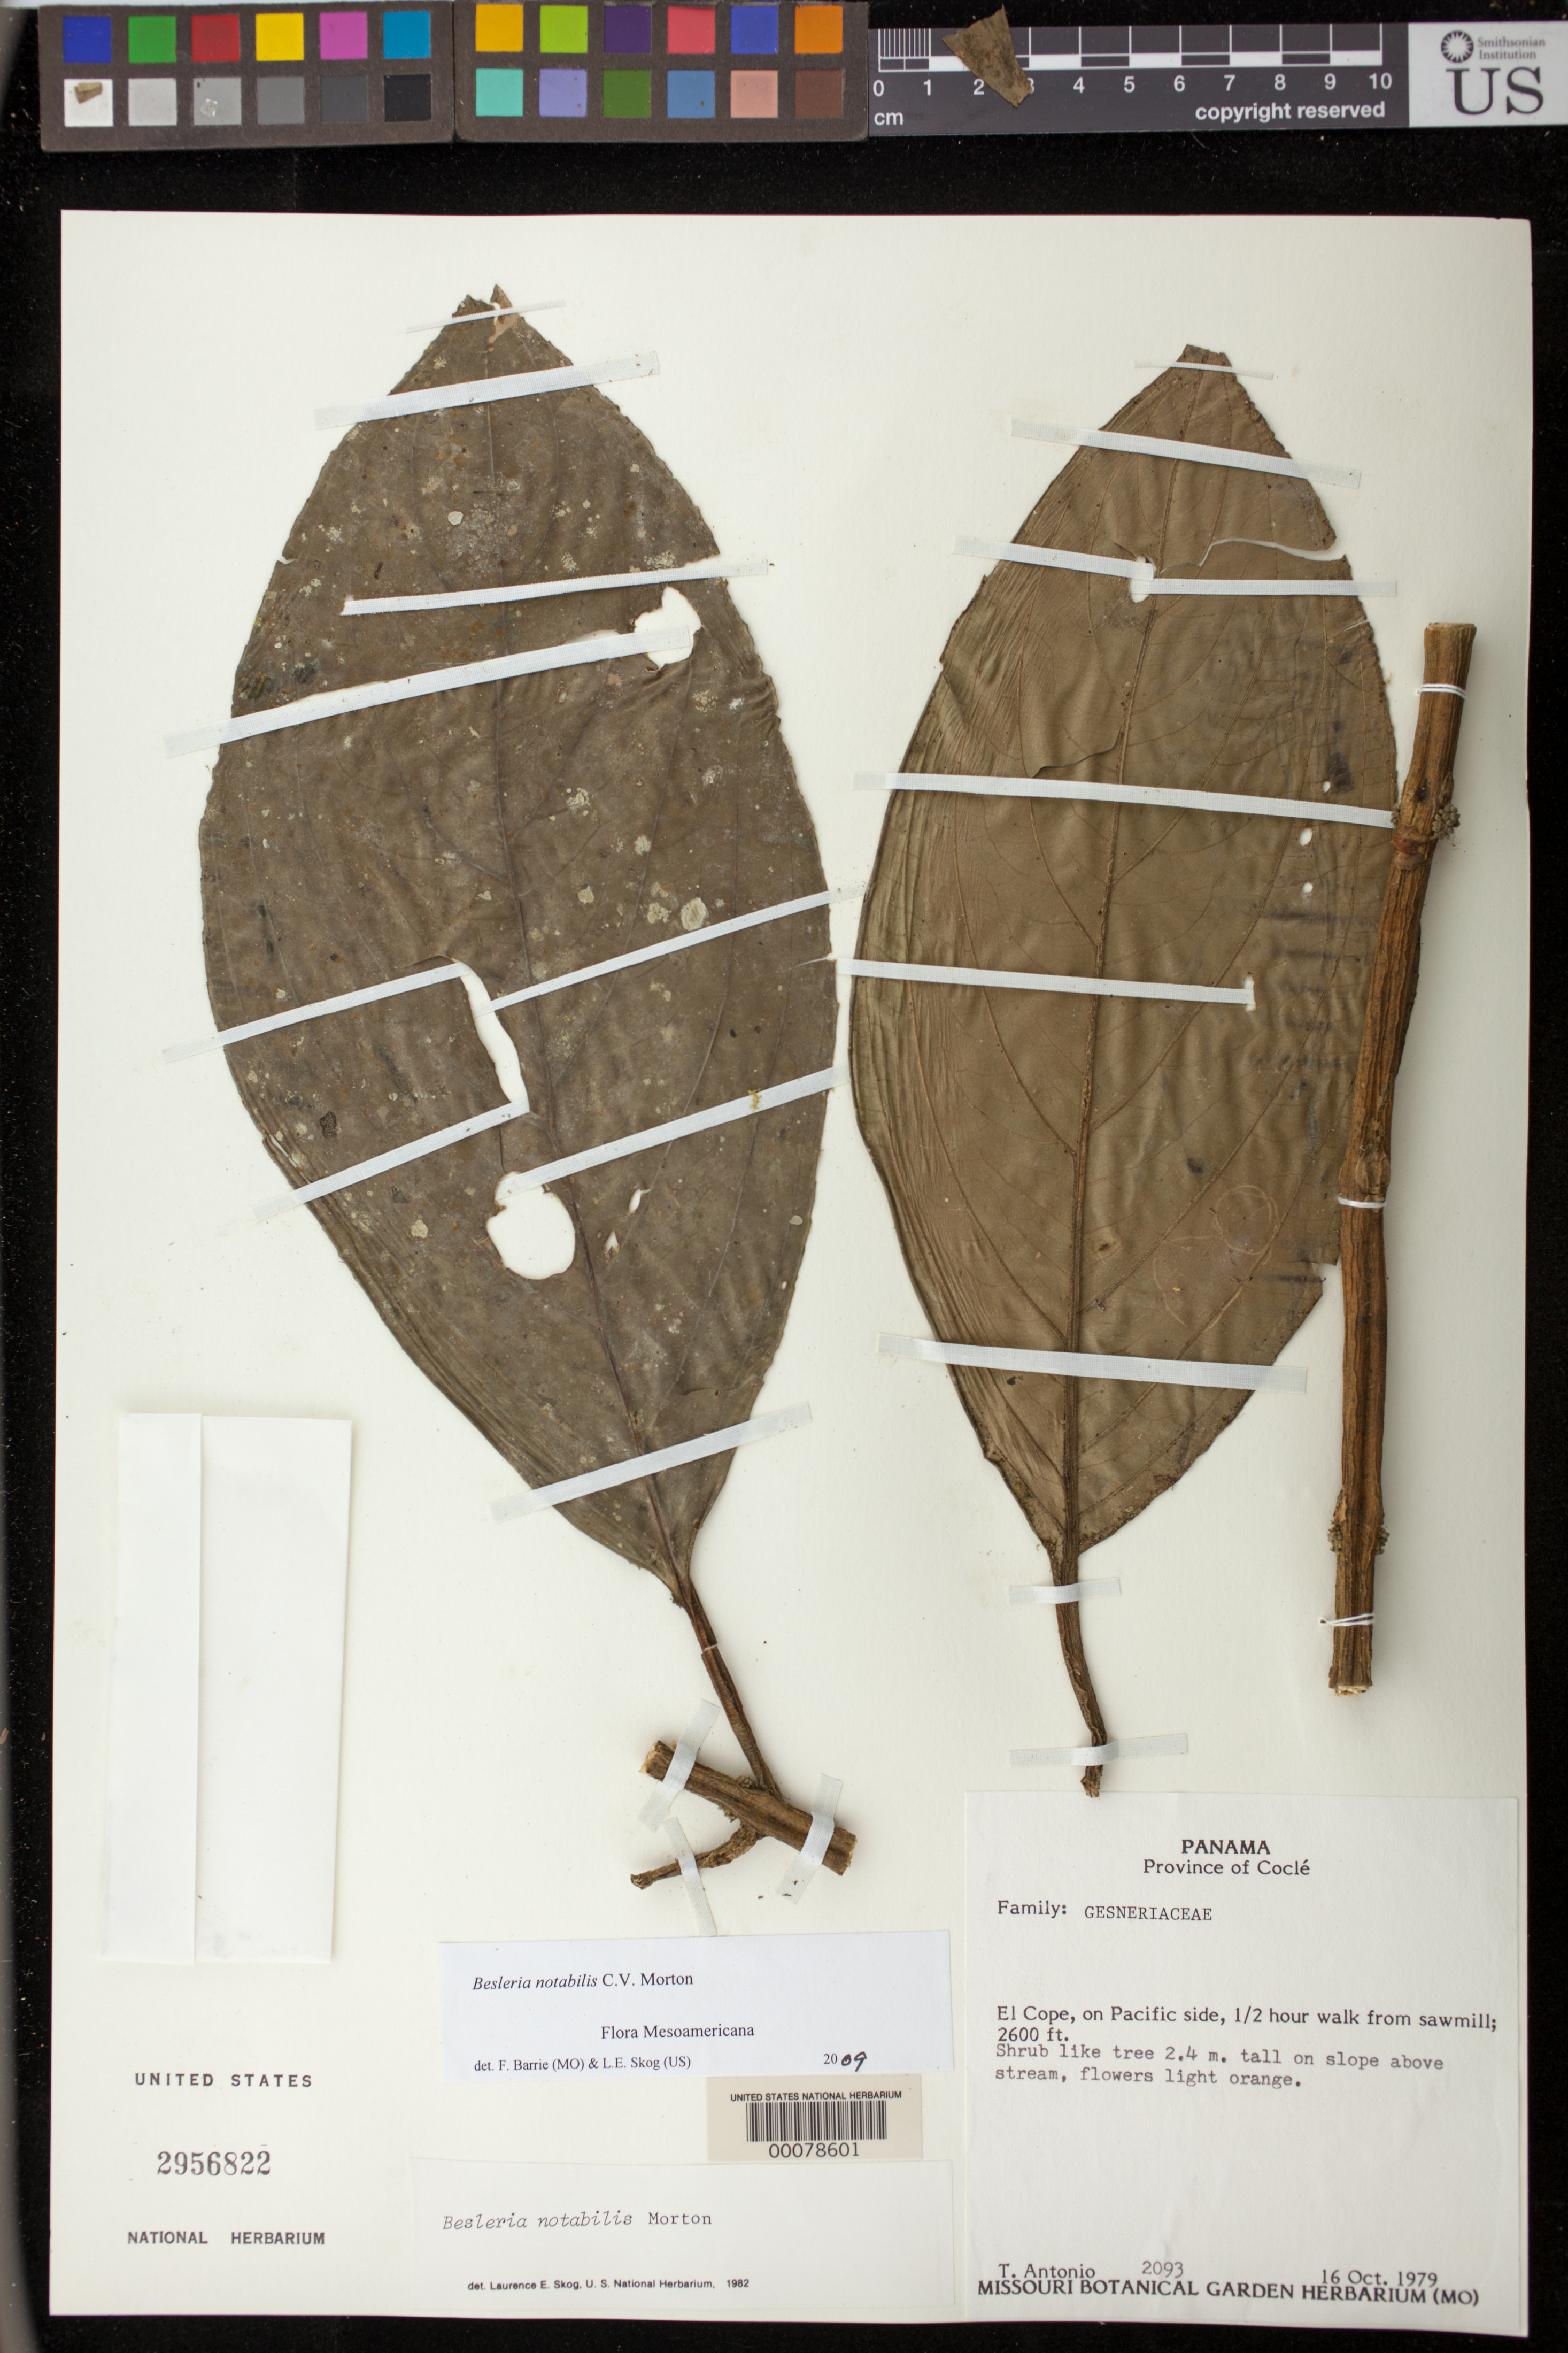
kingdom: Plantae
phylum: Tracheophyta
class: Magnoliopsida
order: Lamiales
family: Gesneriaceae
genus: Besleria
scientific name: Besleria notabilis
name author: C.V. Morton in Standl.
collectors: T. Antonio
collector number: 2093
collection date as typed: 16 Oct 1979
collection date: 1979-10-16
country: Panama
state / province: Coclé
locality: El Cope, on Pacific side, 1/2 hour walk from sawmill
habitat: On slope above stream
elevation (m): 792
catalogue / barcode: US 2956822